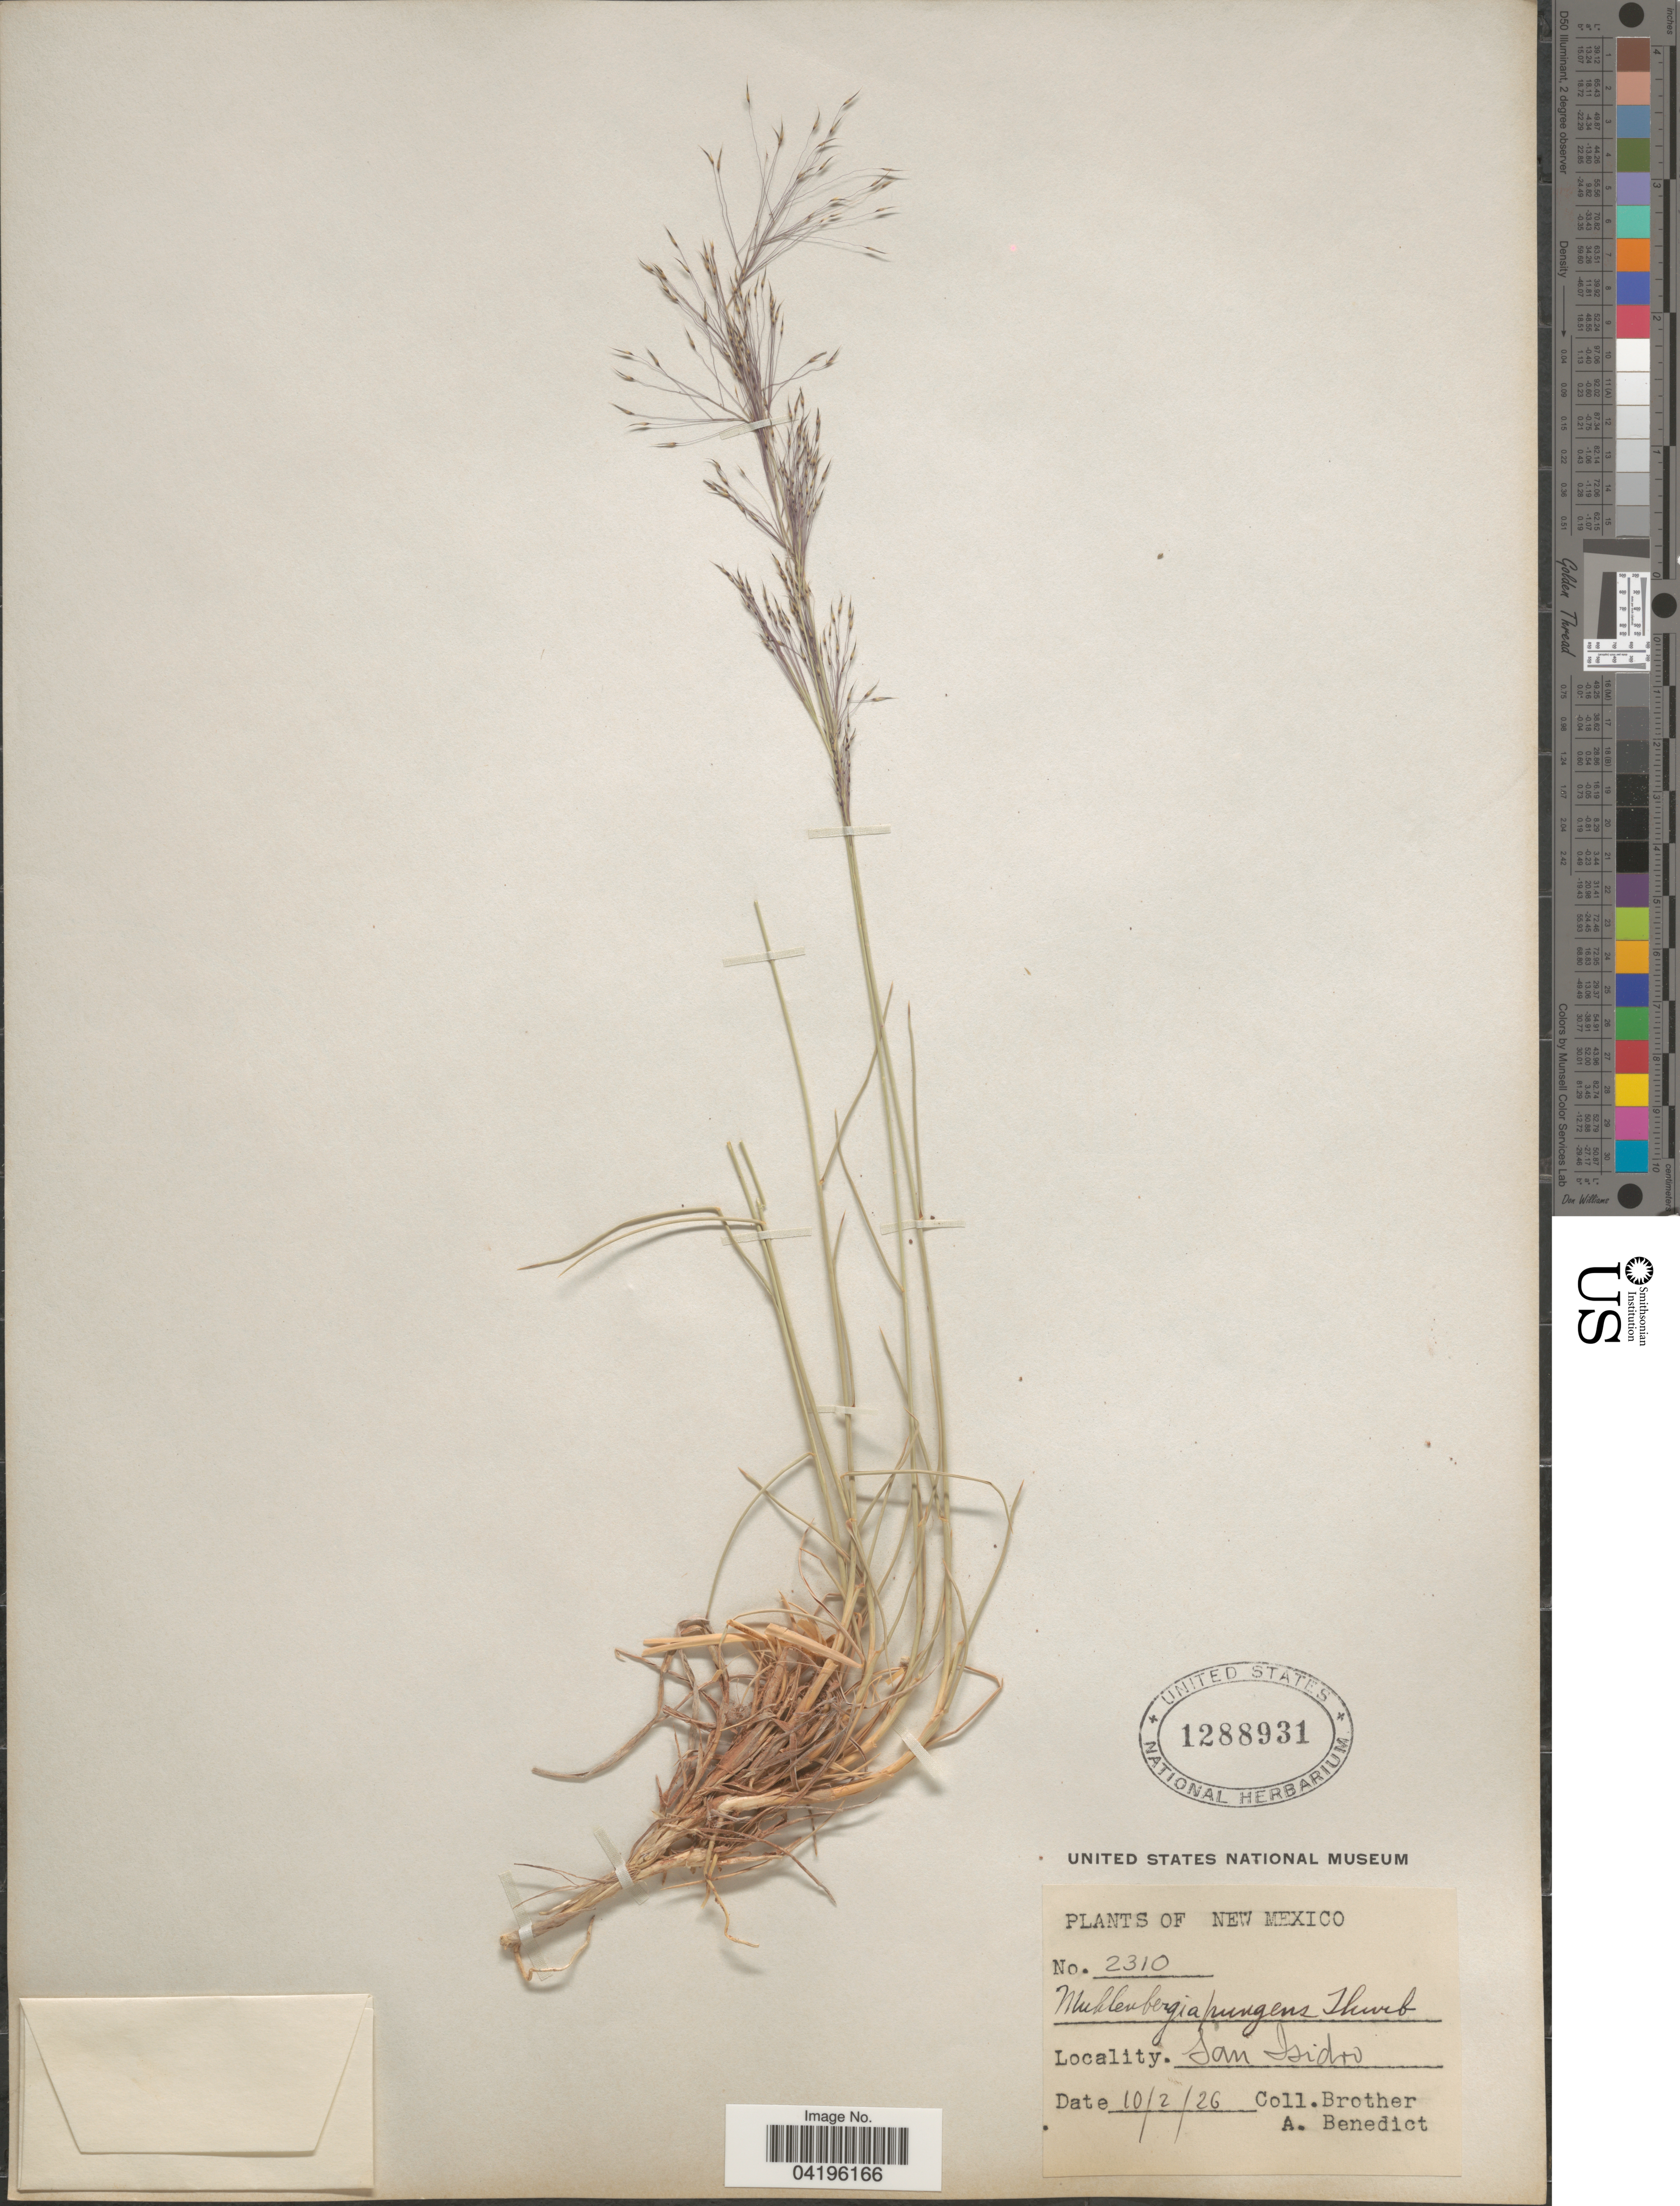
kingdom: Plantae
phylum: Tracheophyta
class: Liliopsida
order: Poales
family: Poaceae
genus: Muhlenbergia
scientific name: Muhlenbergia pungens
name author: Thurb. ex A. Gray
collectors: Bro. A. Benedict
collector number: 2310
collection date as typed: Transcribed d/m/y: 2/10/26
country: United States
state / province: New Mexico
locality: San Isidro.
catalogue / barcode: US 1288931